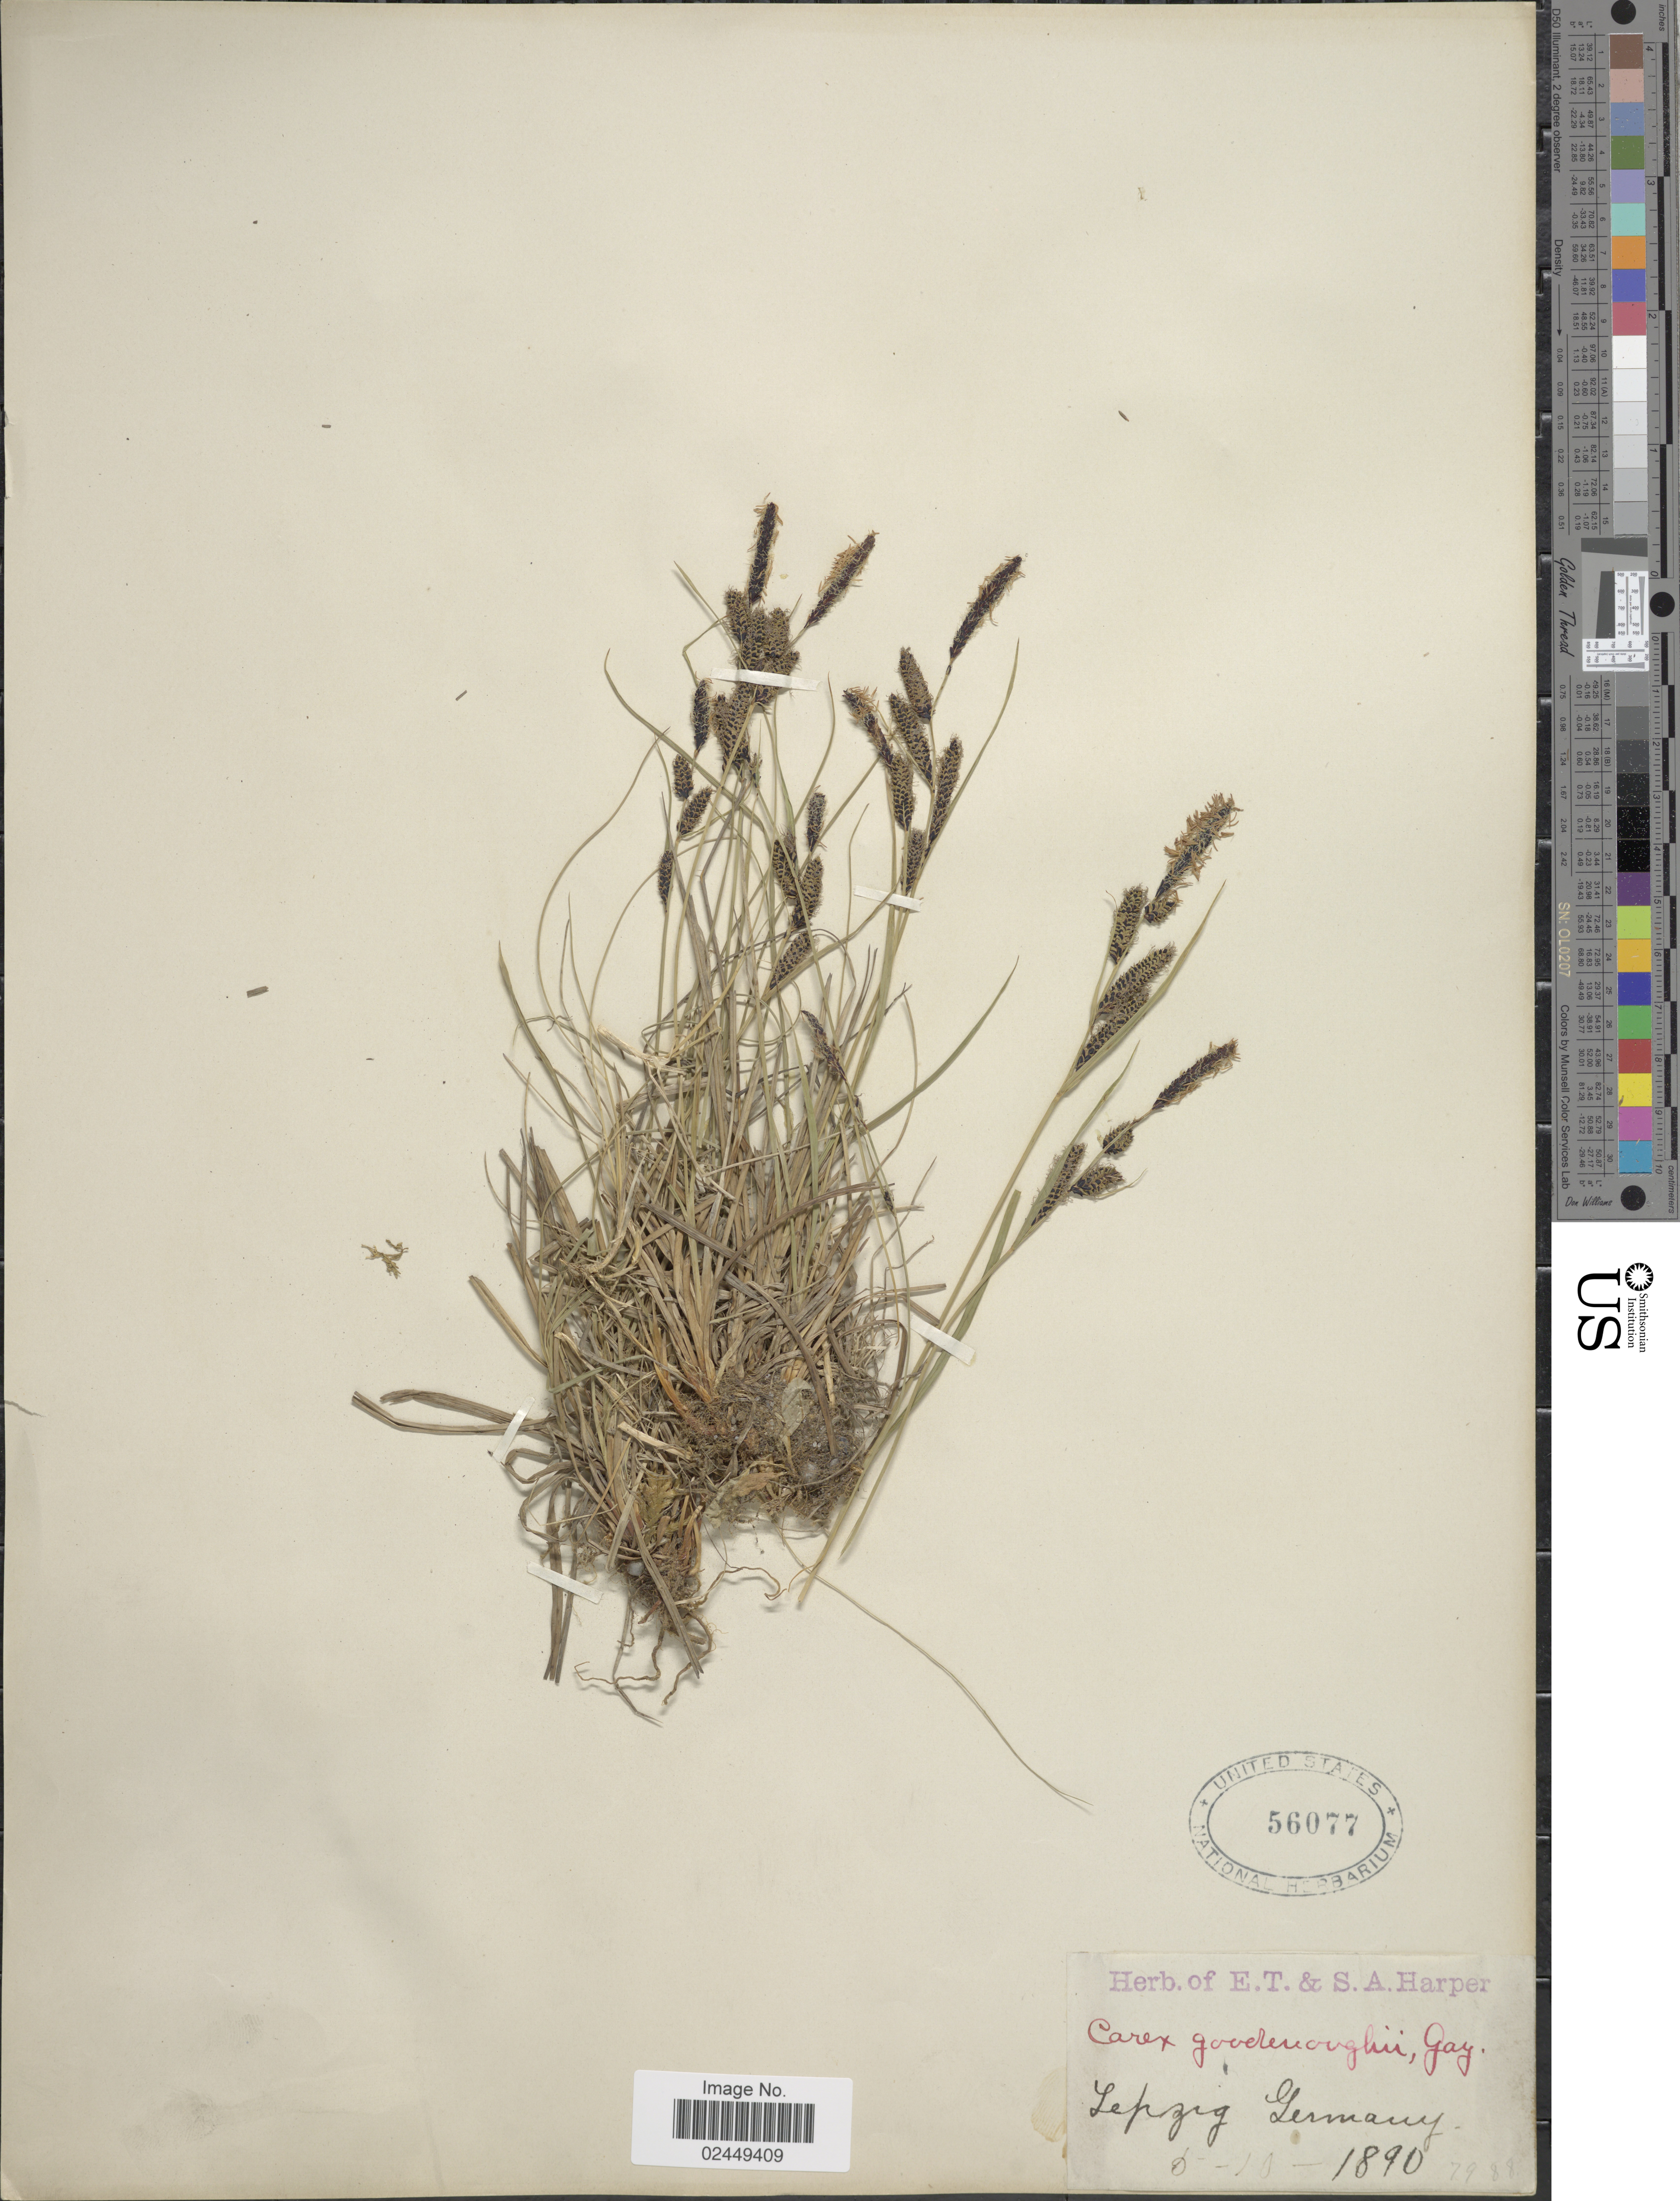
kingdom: Plantae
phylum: Tracheophyta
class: Liliopsida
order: Poales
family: Cyperaceae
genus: Carex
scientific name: Carex nigra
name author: (L.) Reichard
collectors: ex herb. of E. T. & S. A. Harper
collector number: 7988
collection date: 1890-10-06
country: Germany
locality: Lepzig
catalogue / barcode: US 56077